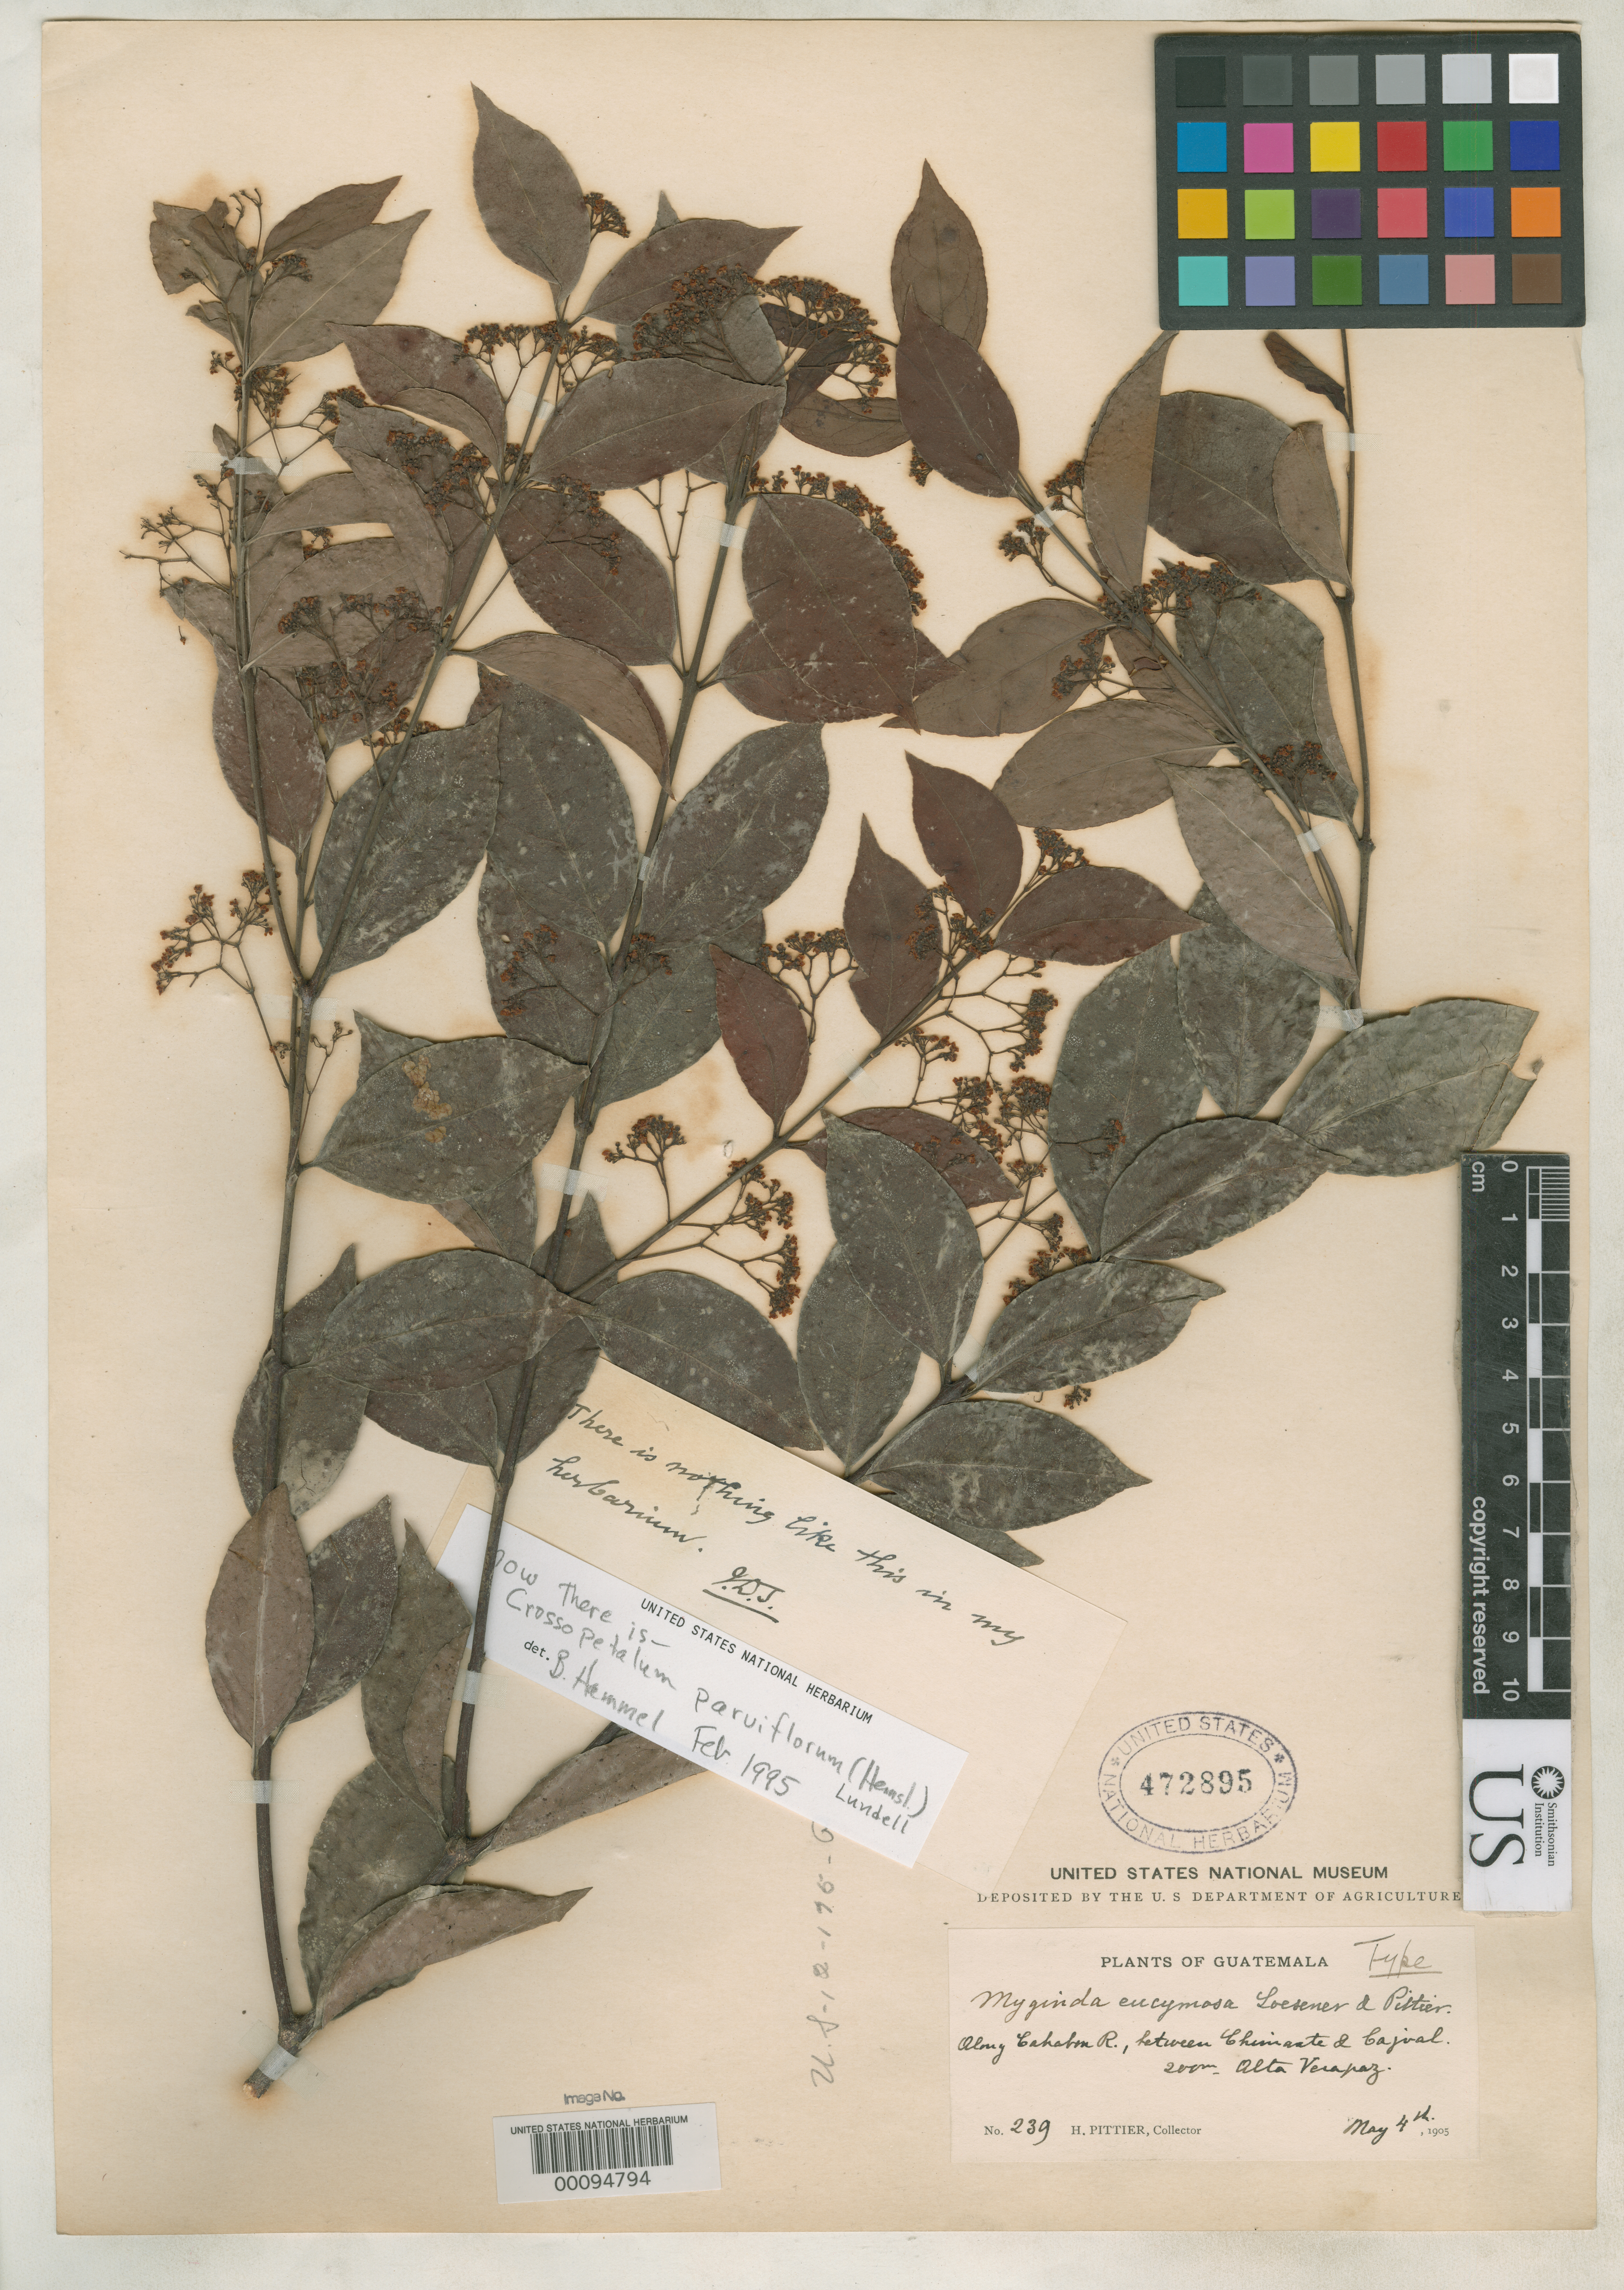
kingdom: Plantae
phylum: Tracheophyta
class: Magnoliopsida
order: Celastrales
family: Celastraceae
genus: Myginda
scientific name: Myginda eucymosa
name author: Loes. & Pittier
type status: Holotype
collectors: H. F. Pittier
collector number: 239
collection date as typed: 04 May 1905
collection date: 1905-05-04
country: Guatemala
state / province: Alta Verapaz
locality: Cahabon River, between Chimaxte and Cajval.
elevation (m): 200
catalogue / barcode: US 472895